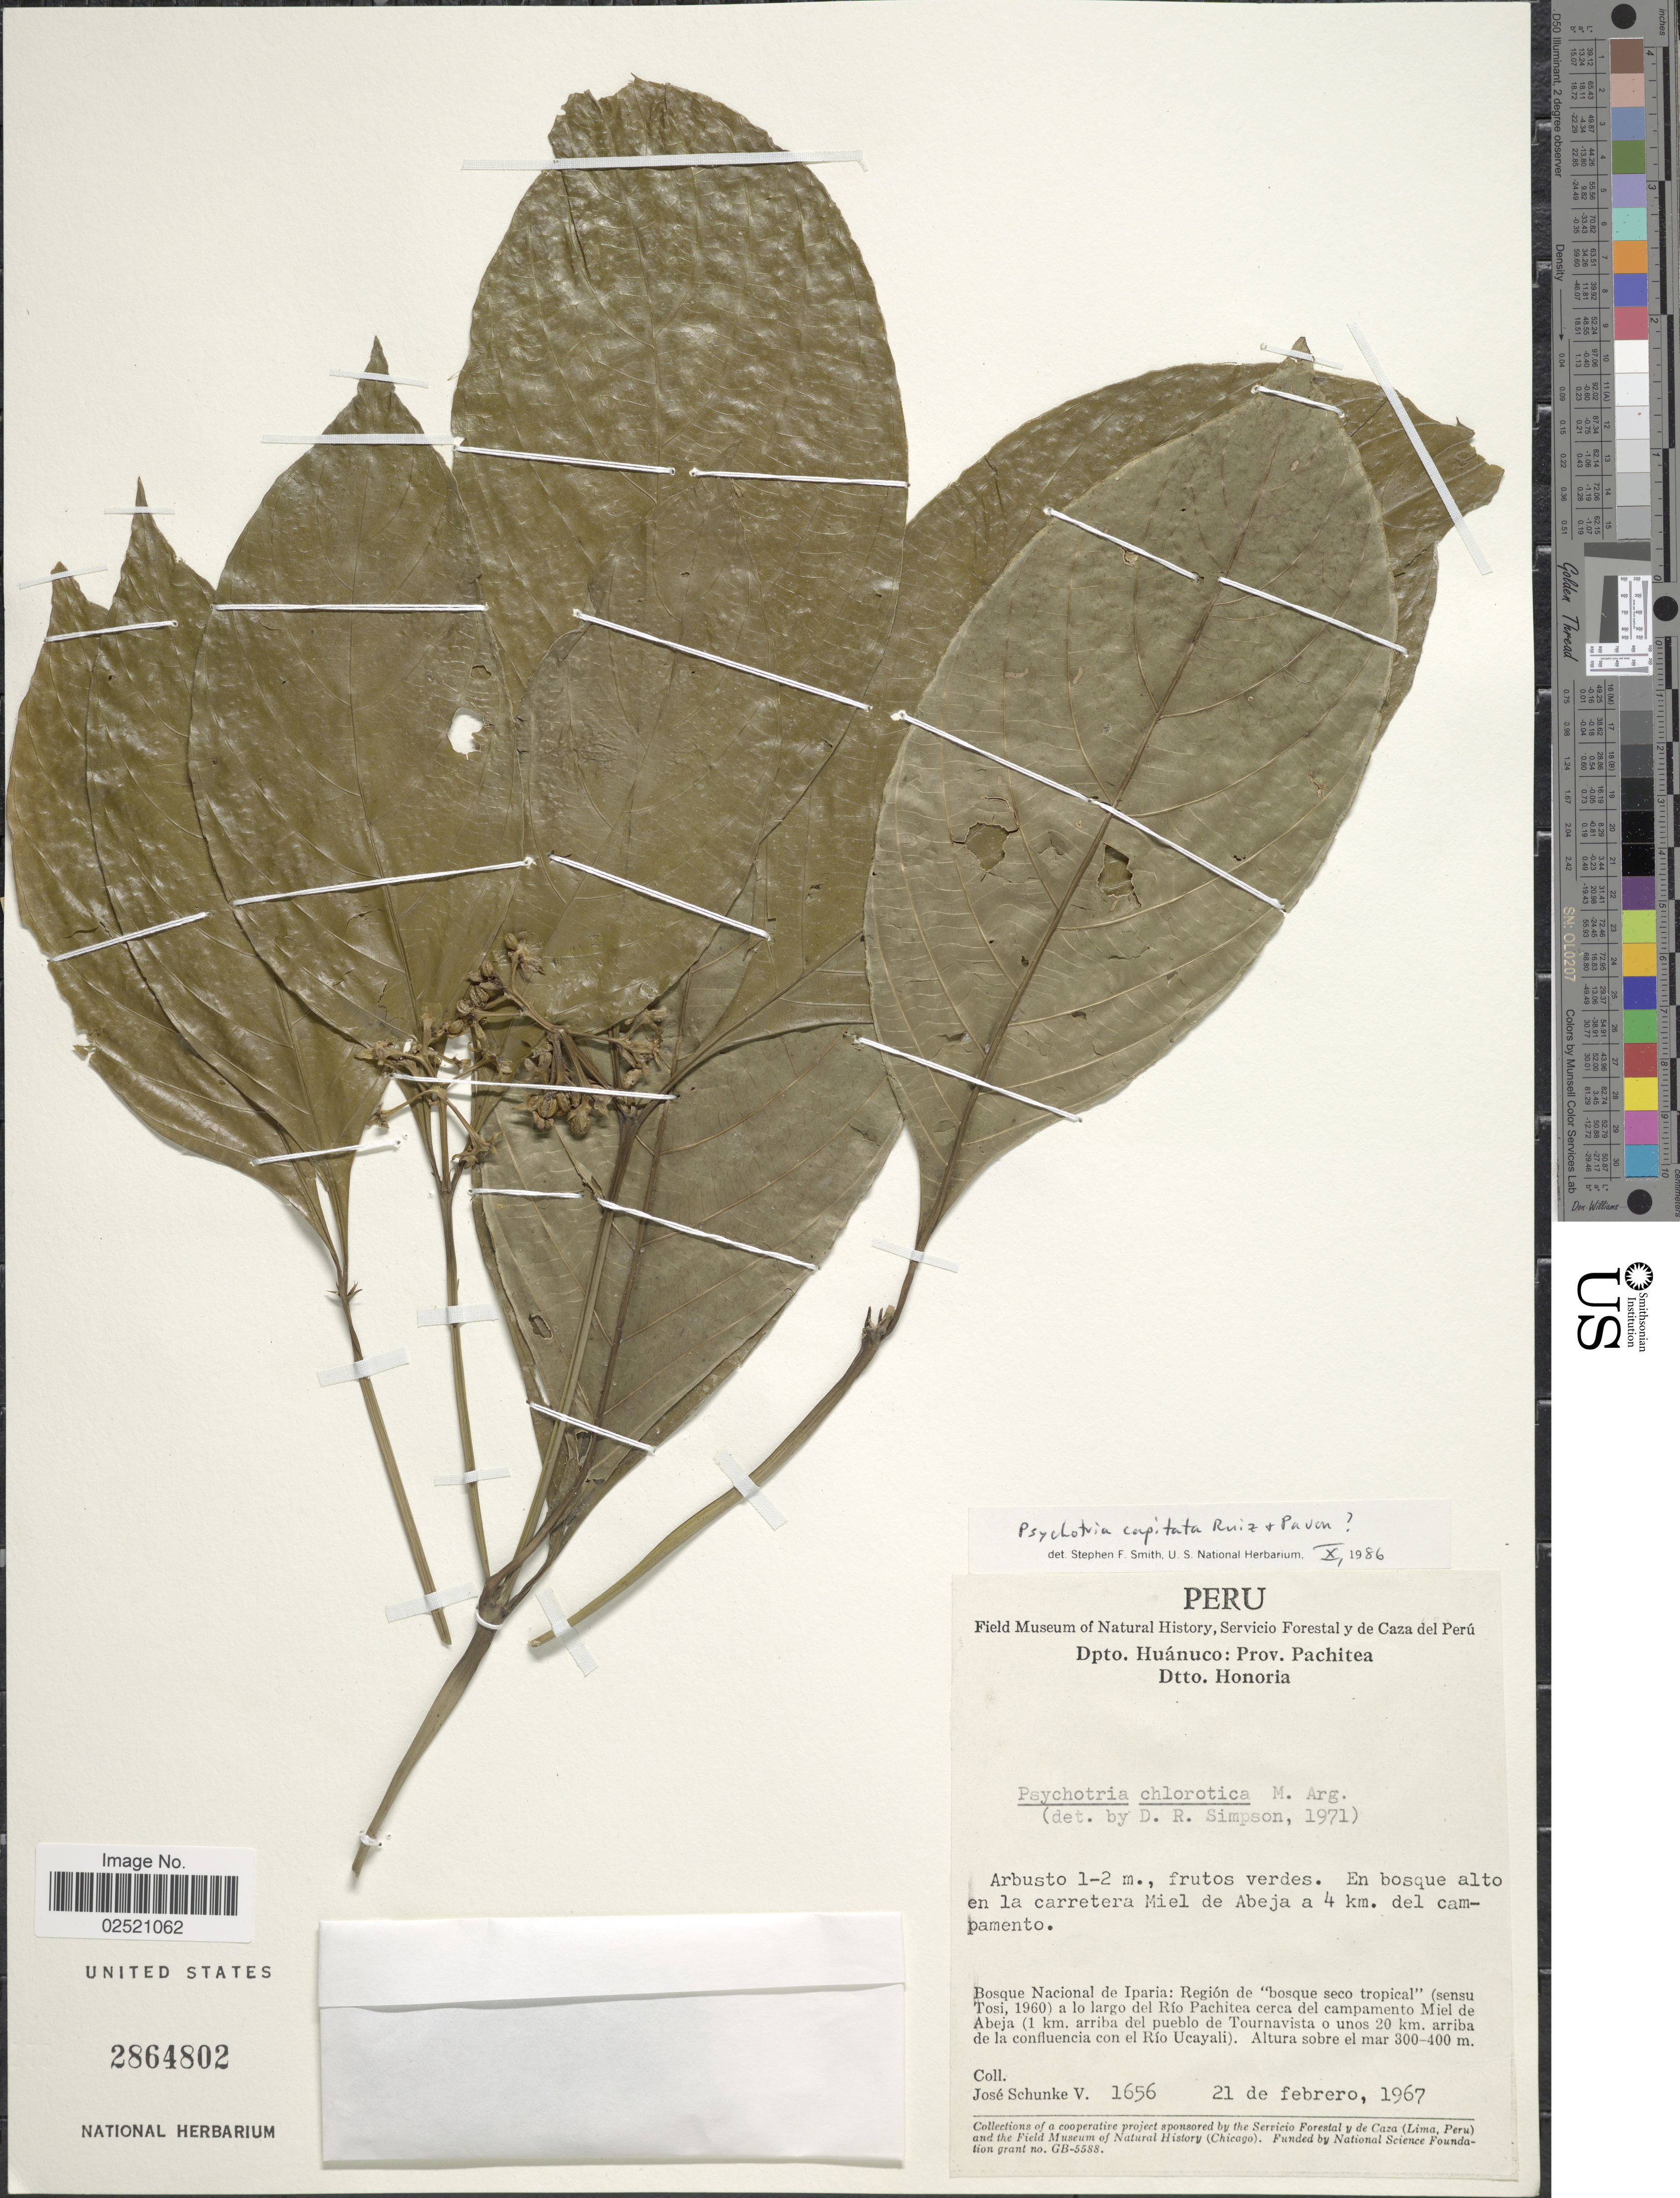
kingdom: Plantae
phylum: Tracheophyta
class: Magnoliopsida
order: Gentianales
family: Rubiaceae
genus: Psychotria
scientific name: Psychotria capitata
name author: Ruiz & Pav.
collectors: J. Schunke Vigo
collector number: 1656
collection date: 1967-02-21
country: Peru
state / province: Huánuco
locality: Prov. Pachitea, Dtto. Honoria, en bosque alto en la carretera Miel de Abeja a 4 km. del campamento, Bosque Nacional de Iparia: Region de "bosque seco tropical" (sensu Tosi, 1960) a lo largo del Rio Pachitea cerca del campamento Miel de Abeja (1 km. arriba del puebla de Tournavista o unos 20 km. arriba de la confluencia con el Rio Ucayali)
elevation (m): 300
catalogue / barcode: US 2864802